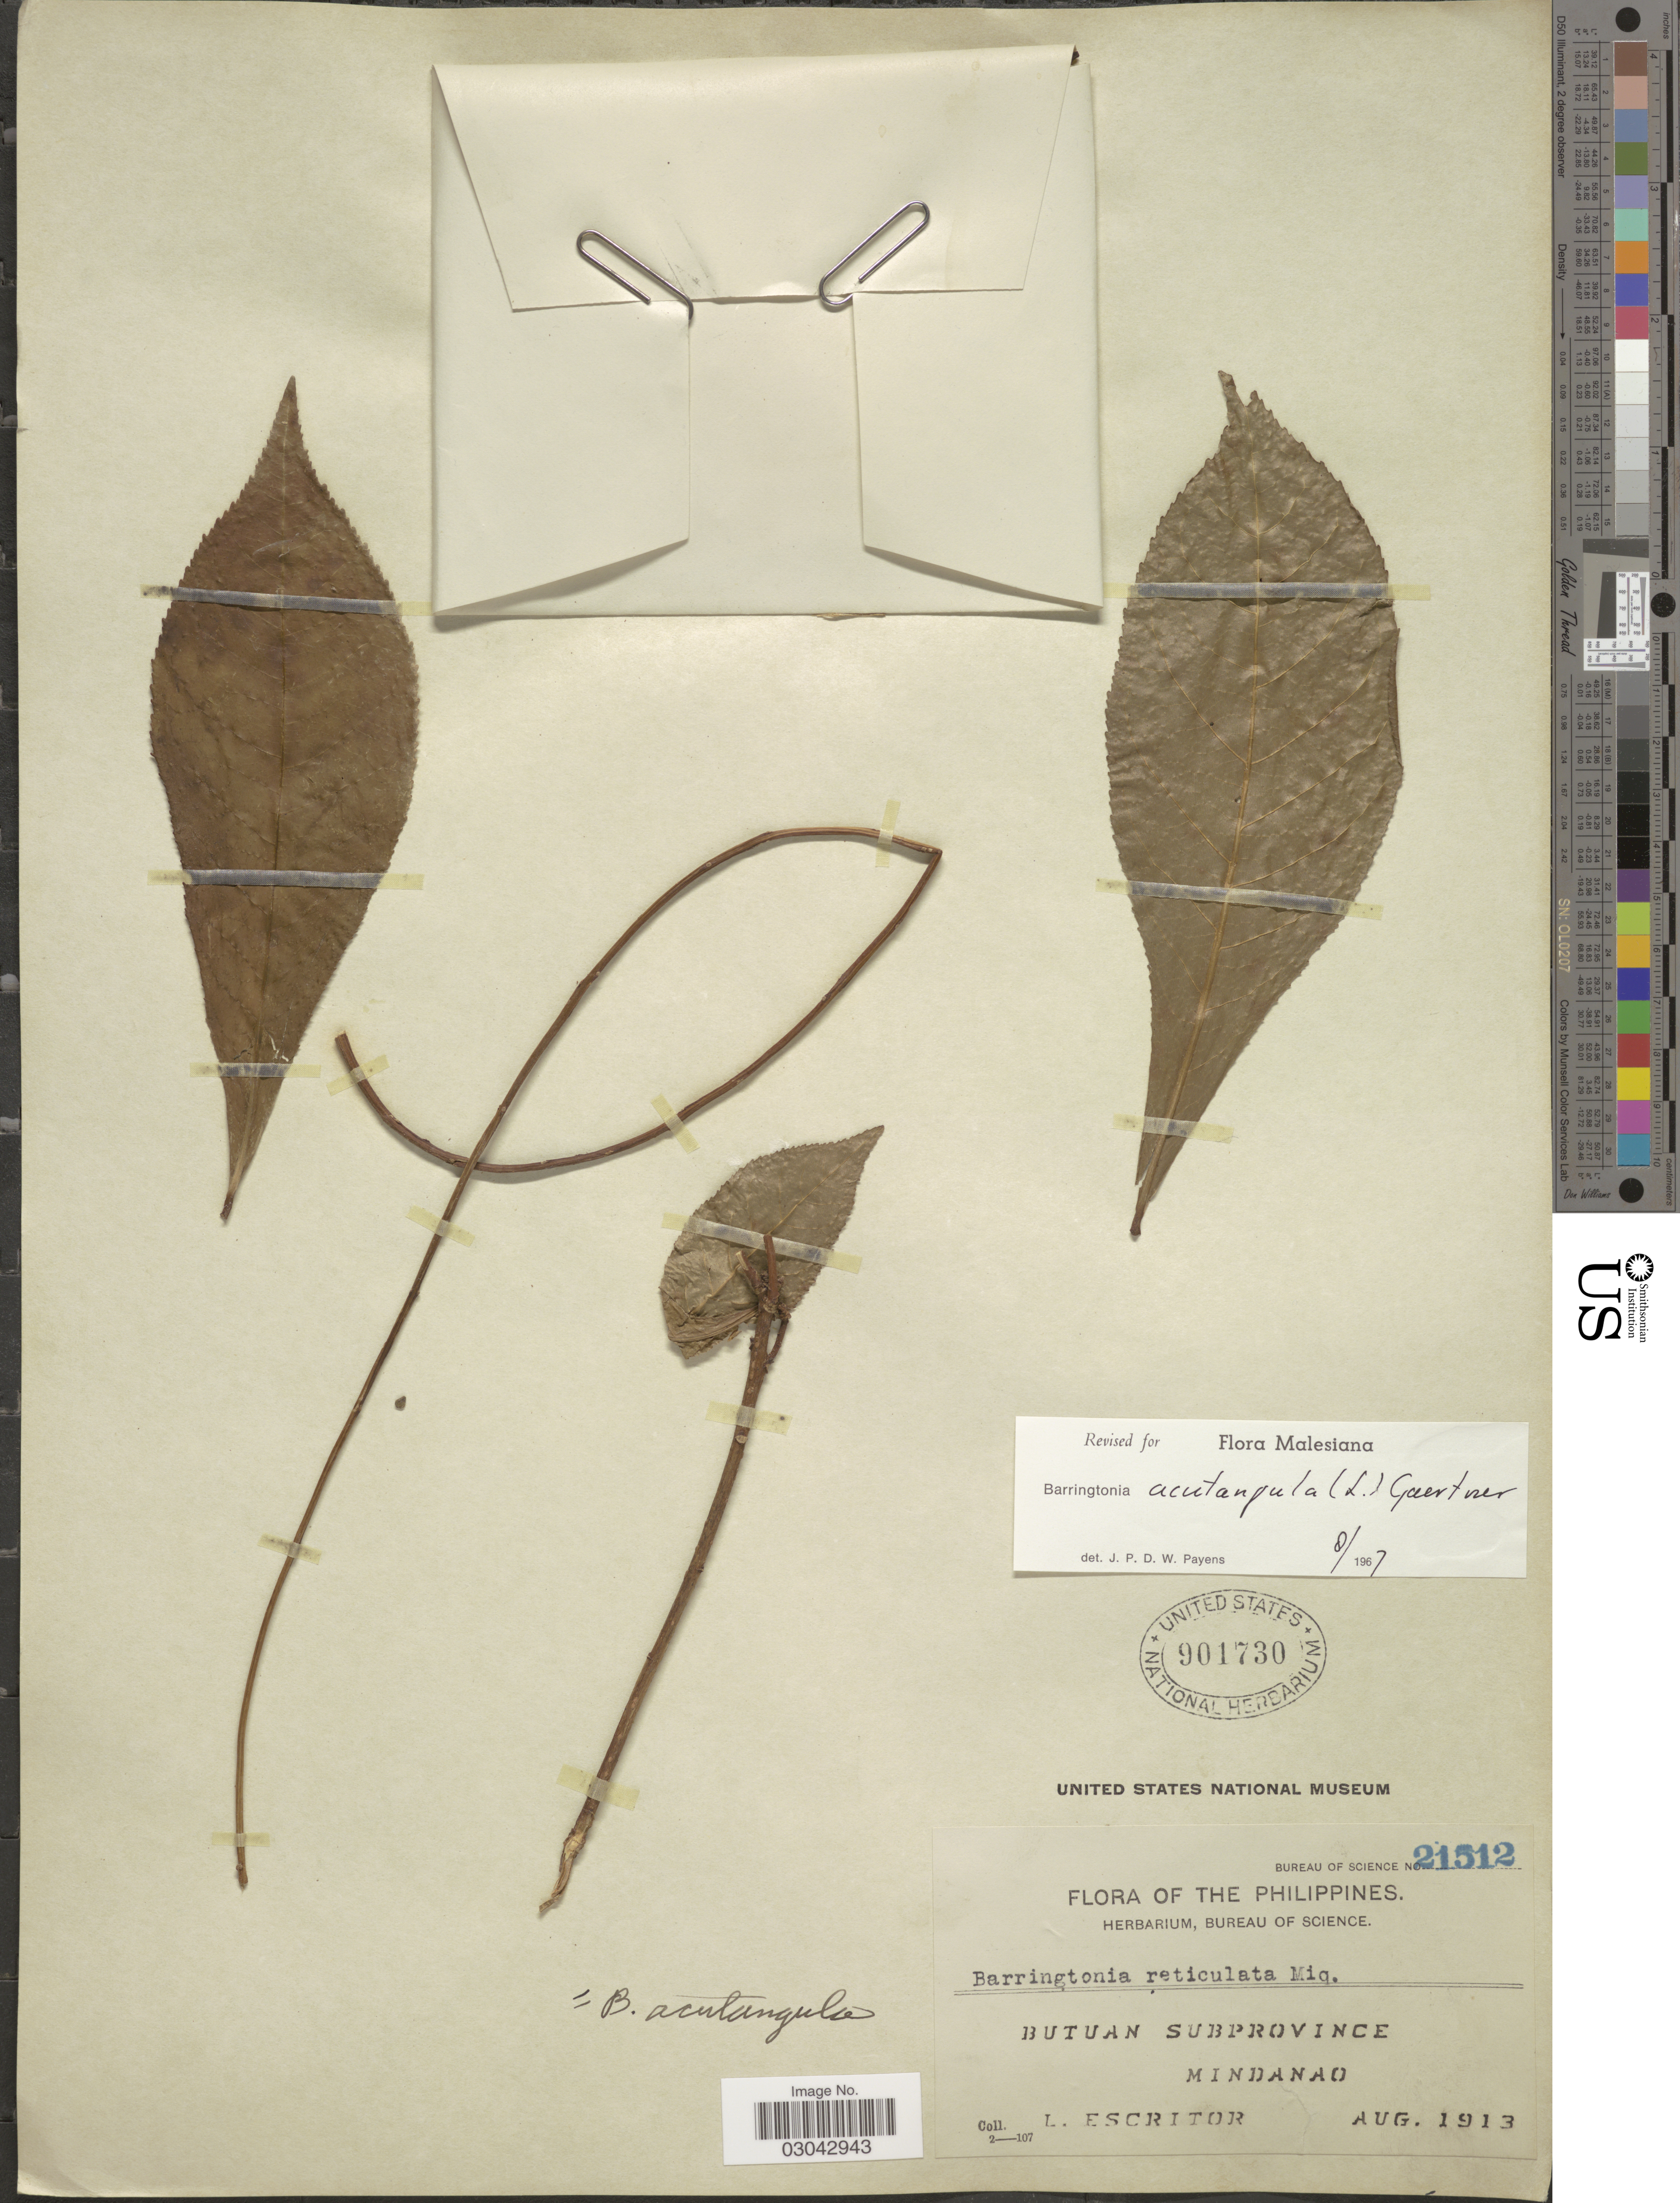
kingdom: Plantae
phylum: Tracheophyta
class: Magnoliopsida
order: Ericales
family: Lecythidaceae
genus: Barringtonia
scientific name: Barringtonia acutangula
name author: (L.) Gaertn.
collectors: L. Escritor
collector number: Bureau of Science 21512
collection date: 1913-08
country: Philippines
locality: Butuan Subprovince, Mindanao.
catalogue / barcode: US 901730